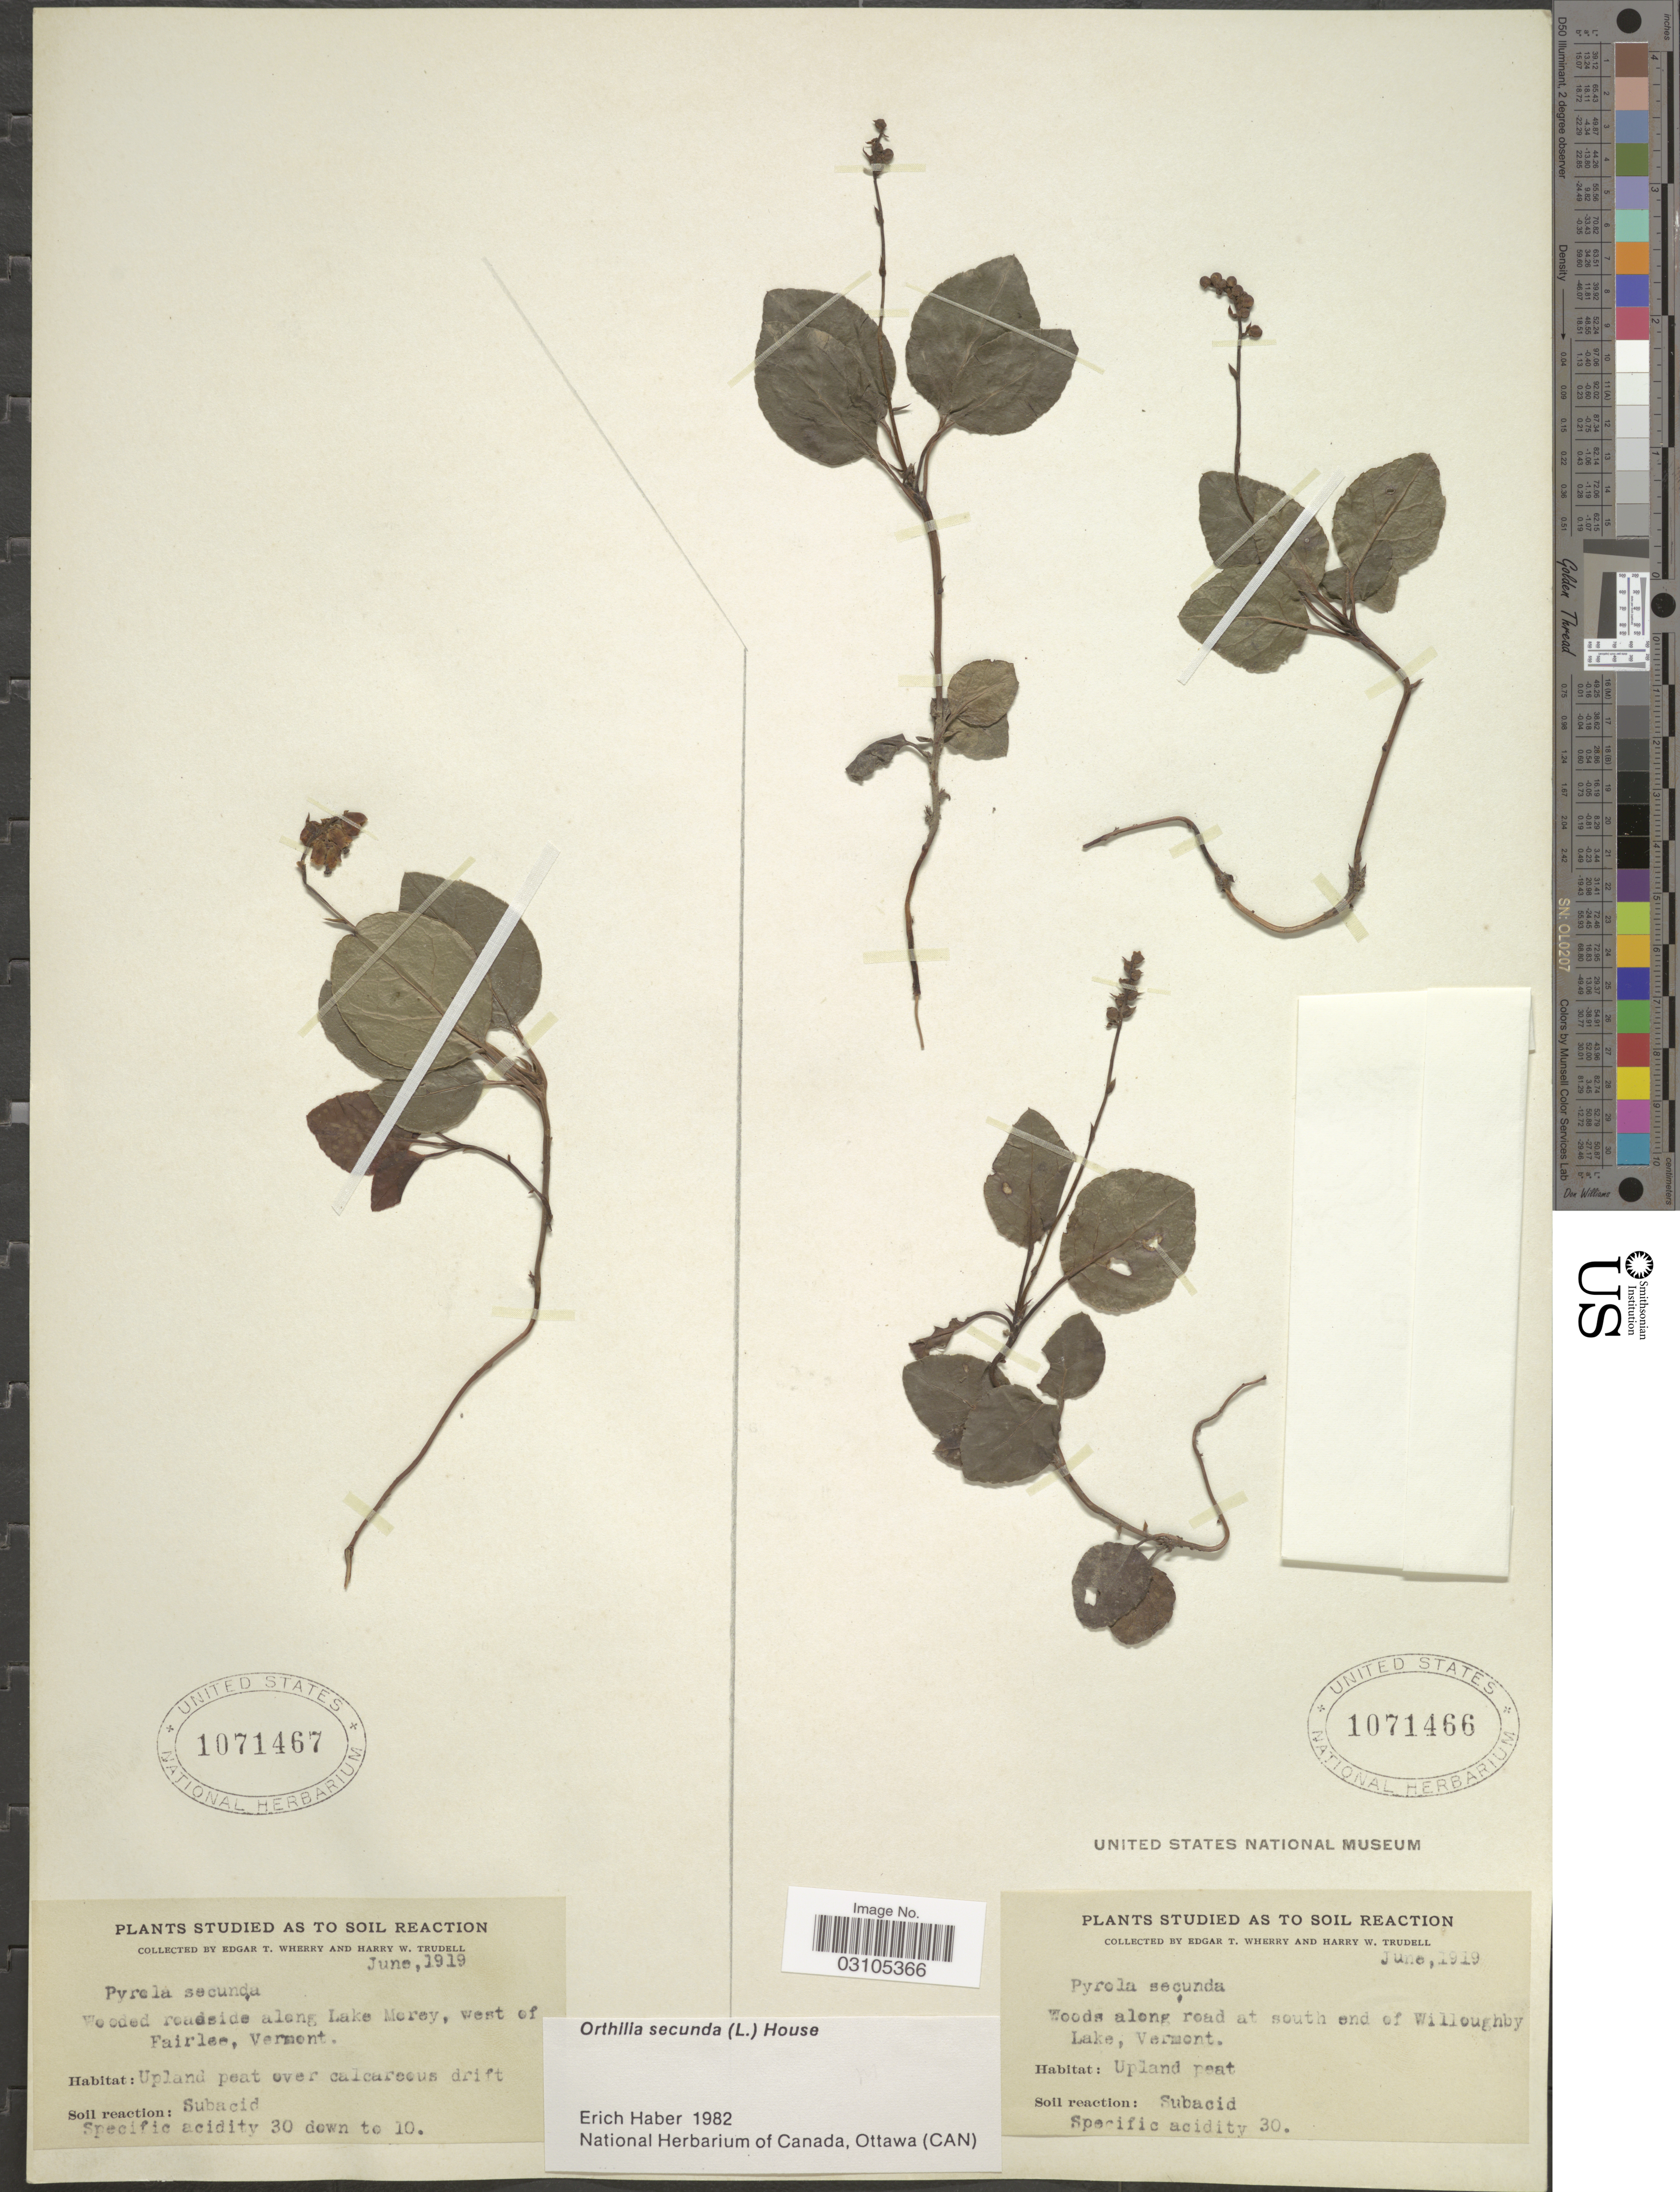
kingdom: Plantae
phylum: Tracheophyta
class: Magnoliopsida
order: Ericales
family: Ericaceae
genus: Orthilia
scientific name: Orthilia secunda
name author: (L.) House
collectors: E. T. Wherry & H. Trudell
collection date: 1919-06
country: United States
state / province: Vermont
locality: Wooded roadside along Lake Morey, west of Fairlee.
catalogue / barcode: US 1071467